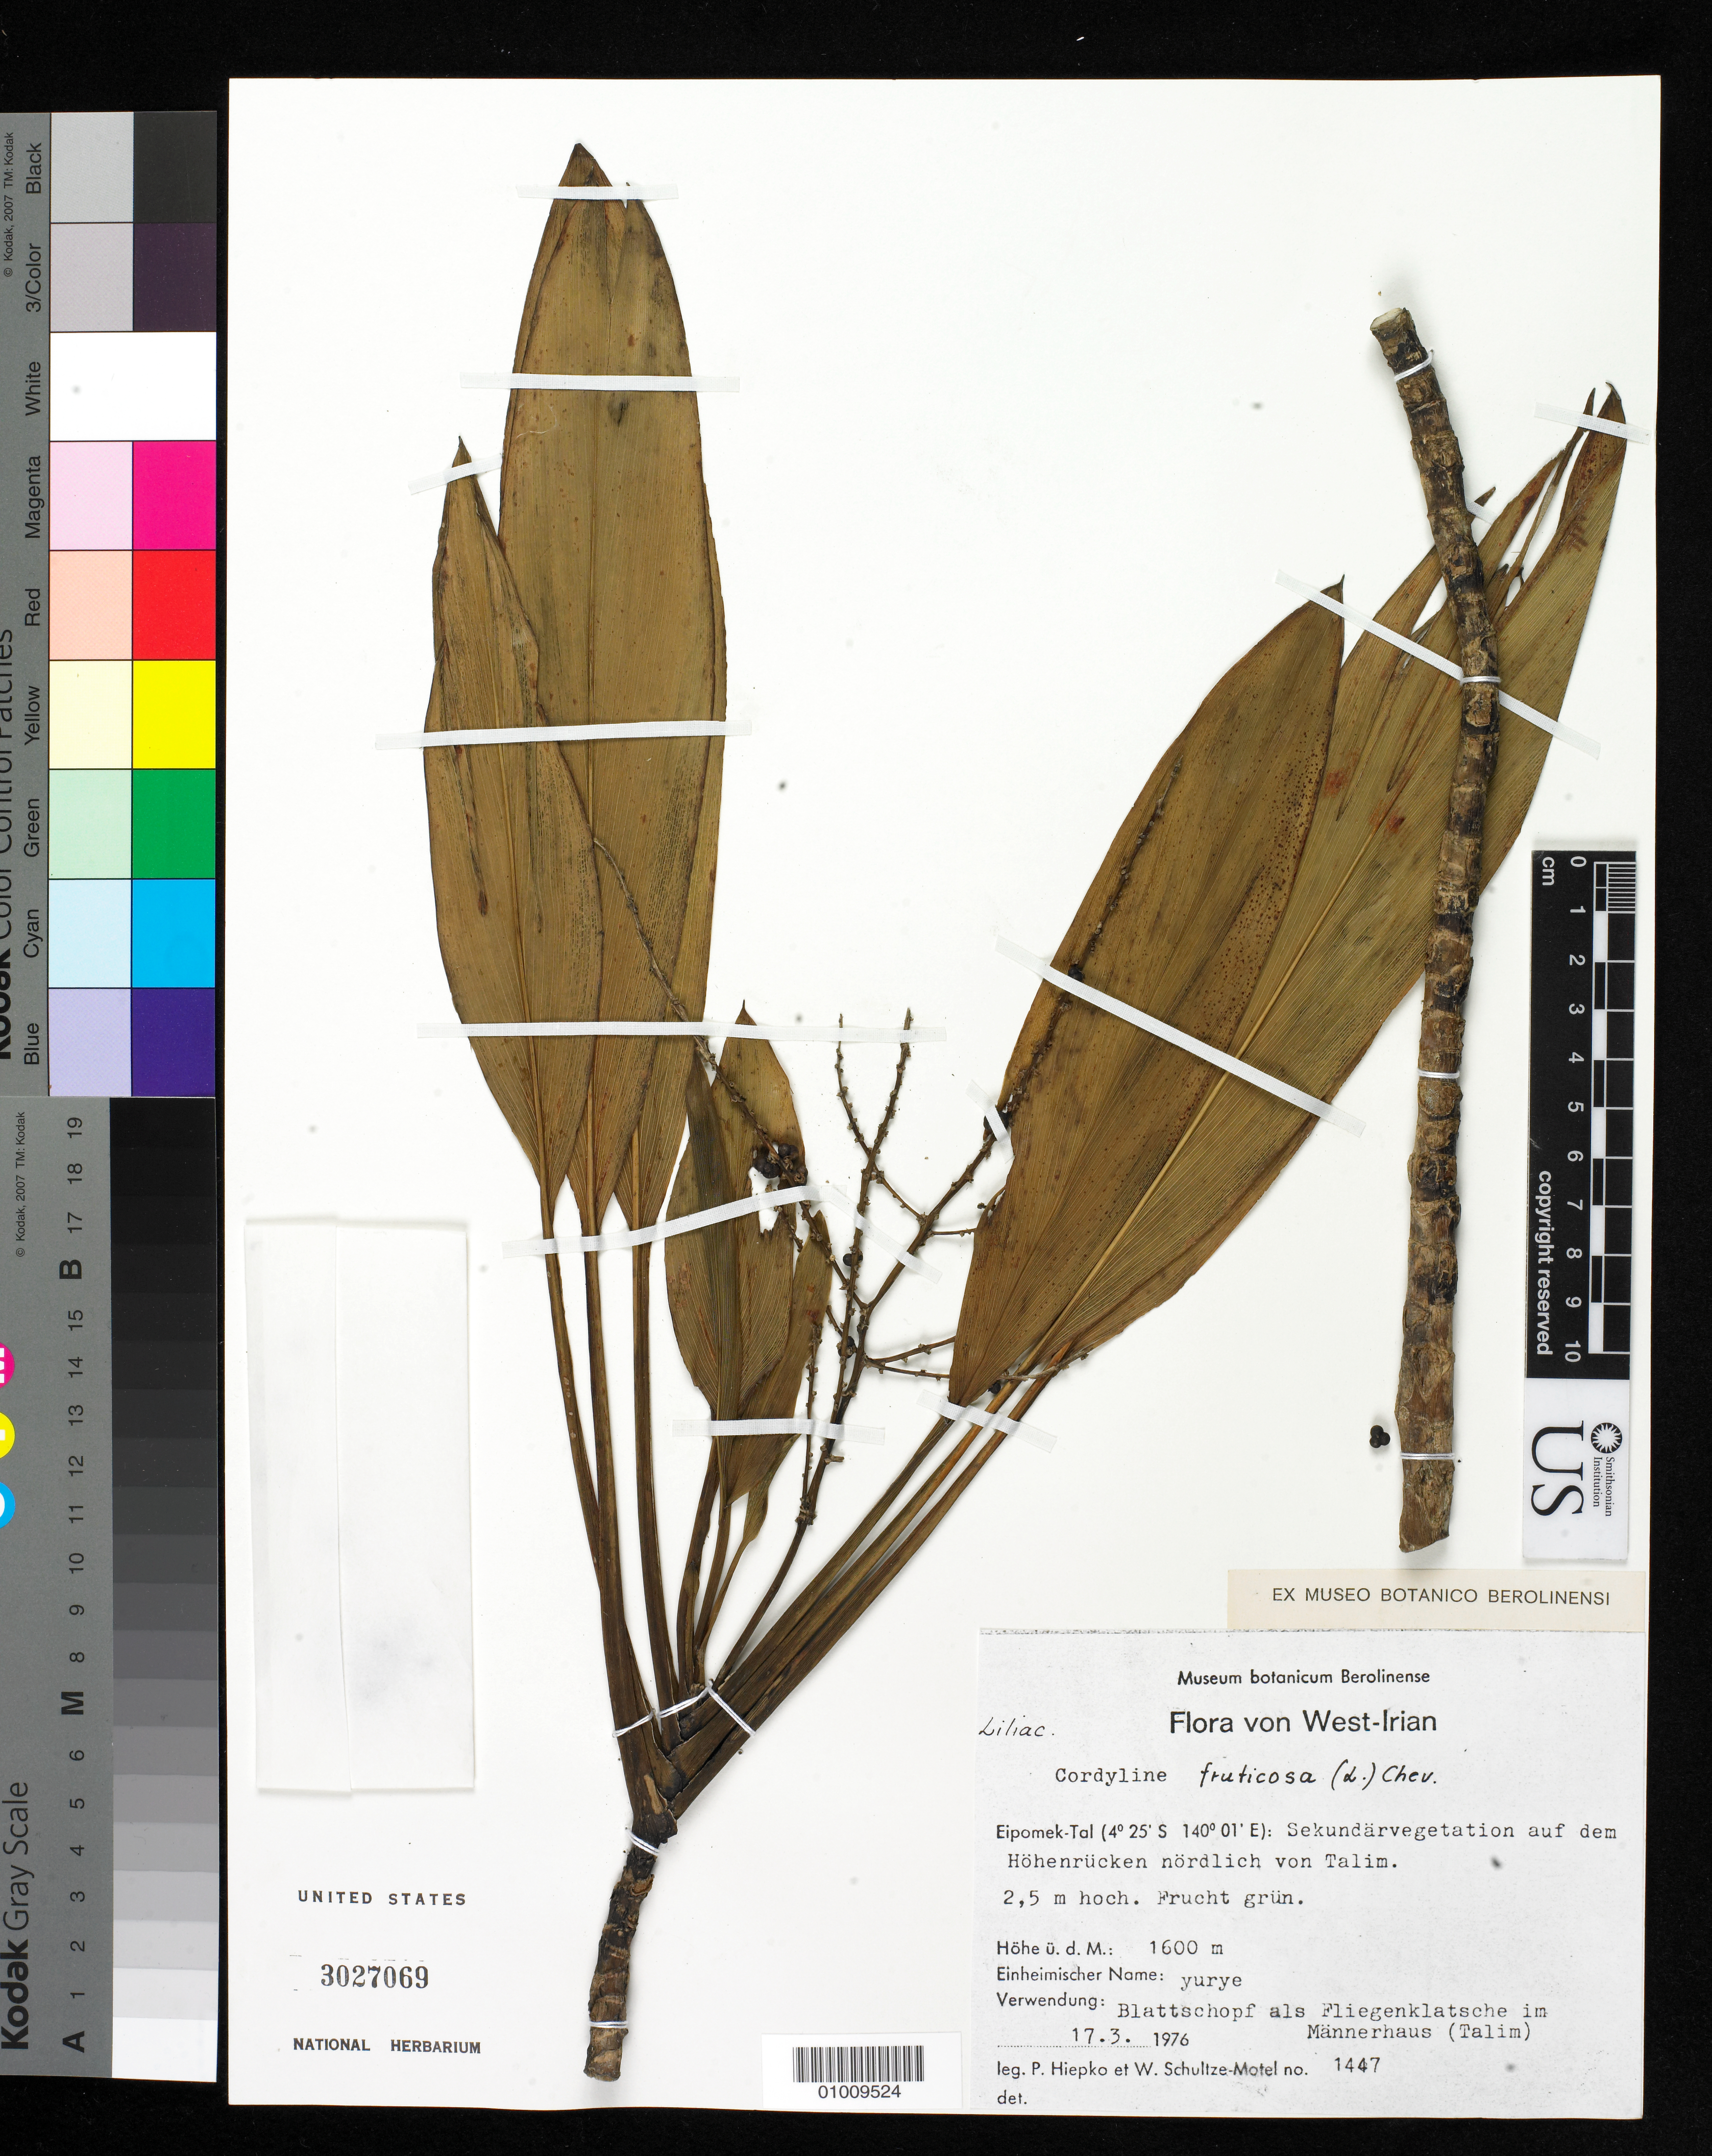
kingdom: Plantae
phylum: Tracheophyta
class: Liliopsida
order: Asparagales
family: Asparagaceae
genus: Cordyline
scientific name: Cordyline fruticosa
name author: (L.) A. Chev.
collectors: P. H. Hiepko & W. Schultze-Motel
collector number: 1447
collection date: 1976-03-17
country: Papua New Guinea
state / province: Western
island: New Guinea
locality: (label in German) Eipomek-Tal: Sekundarvegetation auf dem Hohenrucken nordlich von Talim. Verwendung: Blattschopf als Fliegenklatsche im Mannerhaus (Talim)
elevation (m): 1600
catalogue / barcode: US 3027069